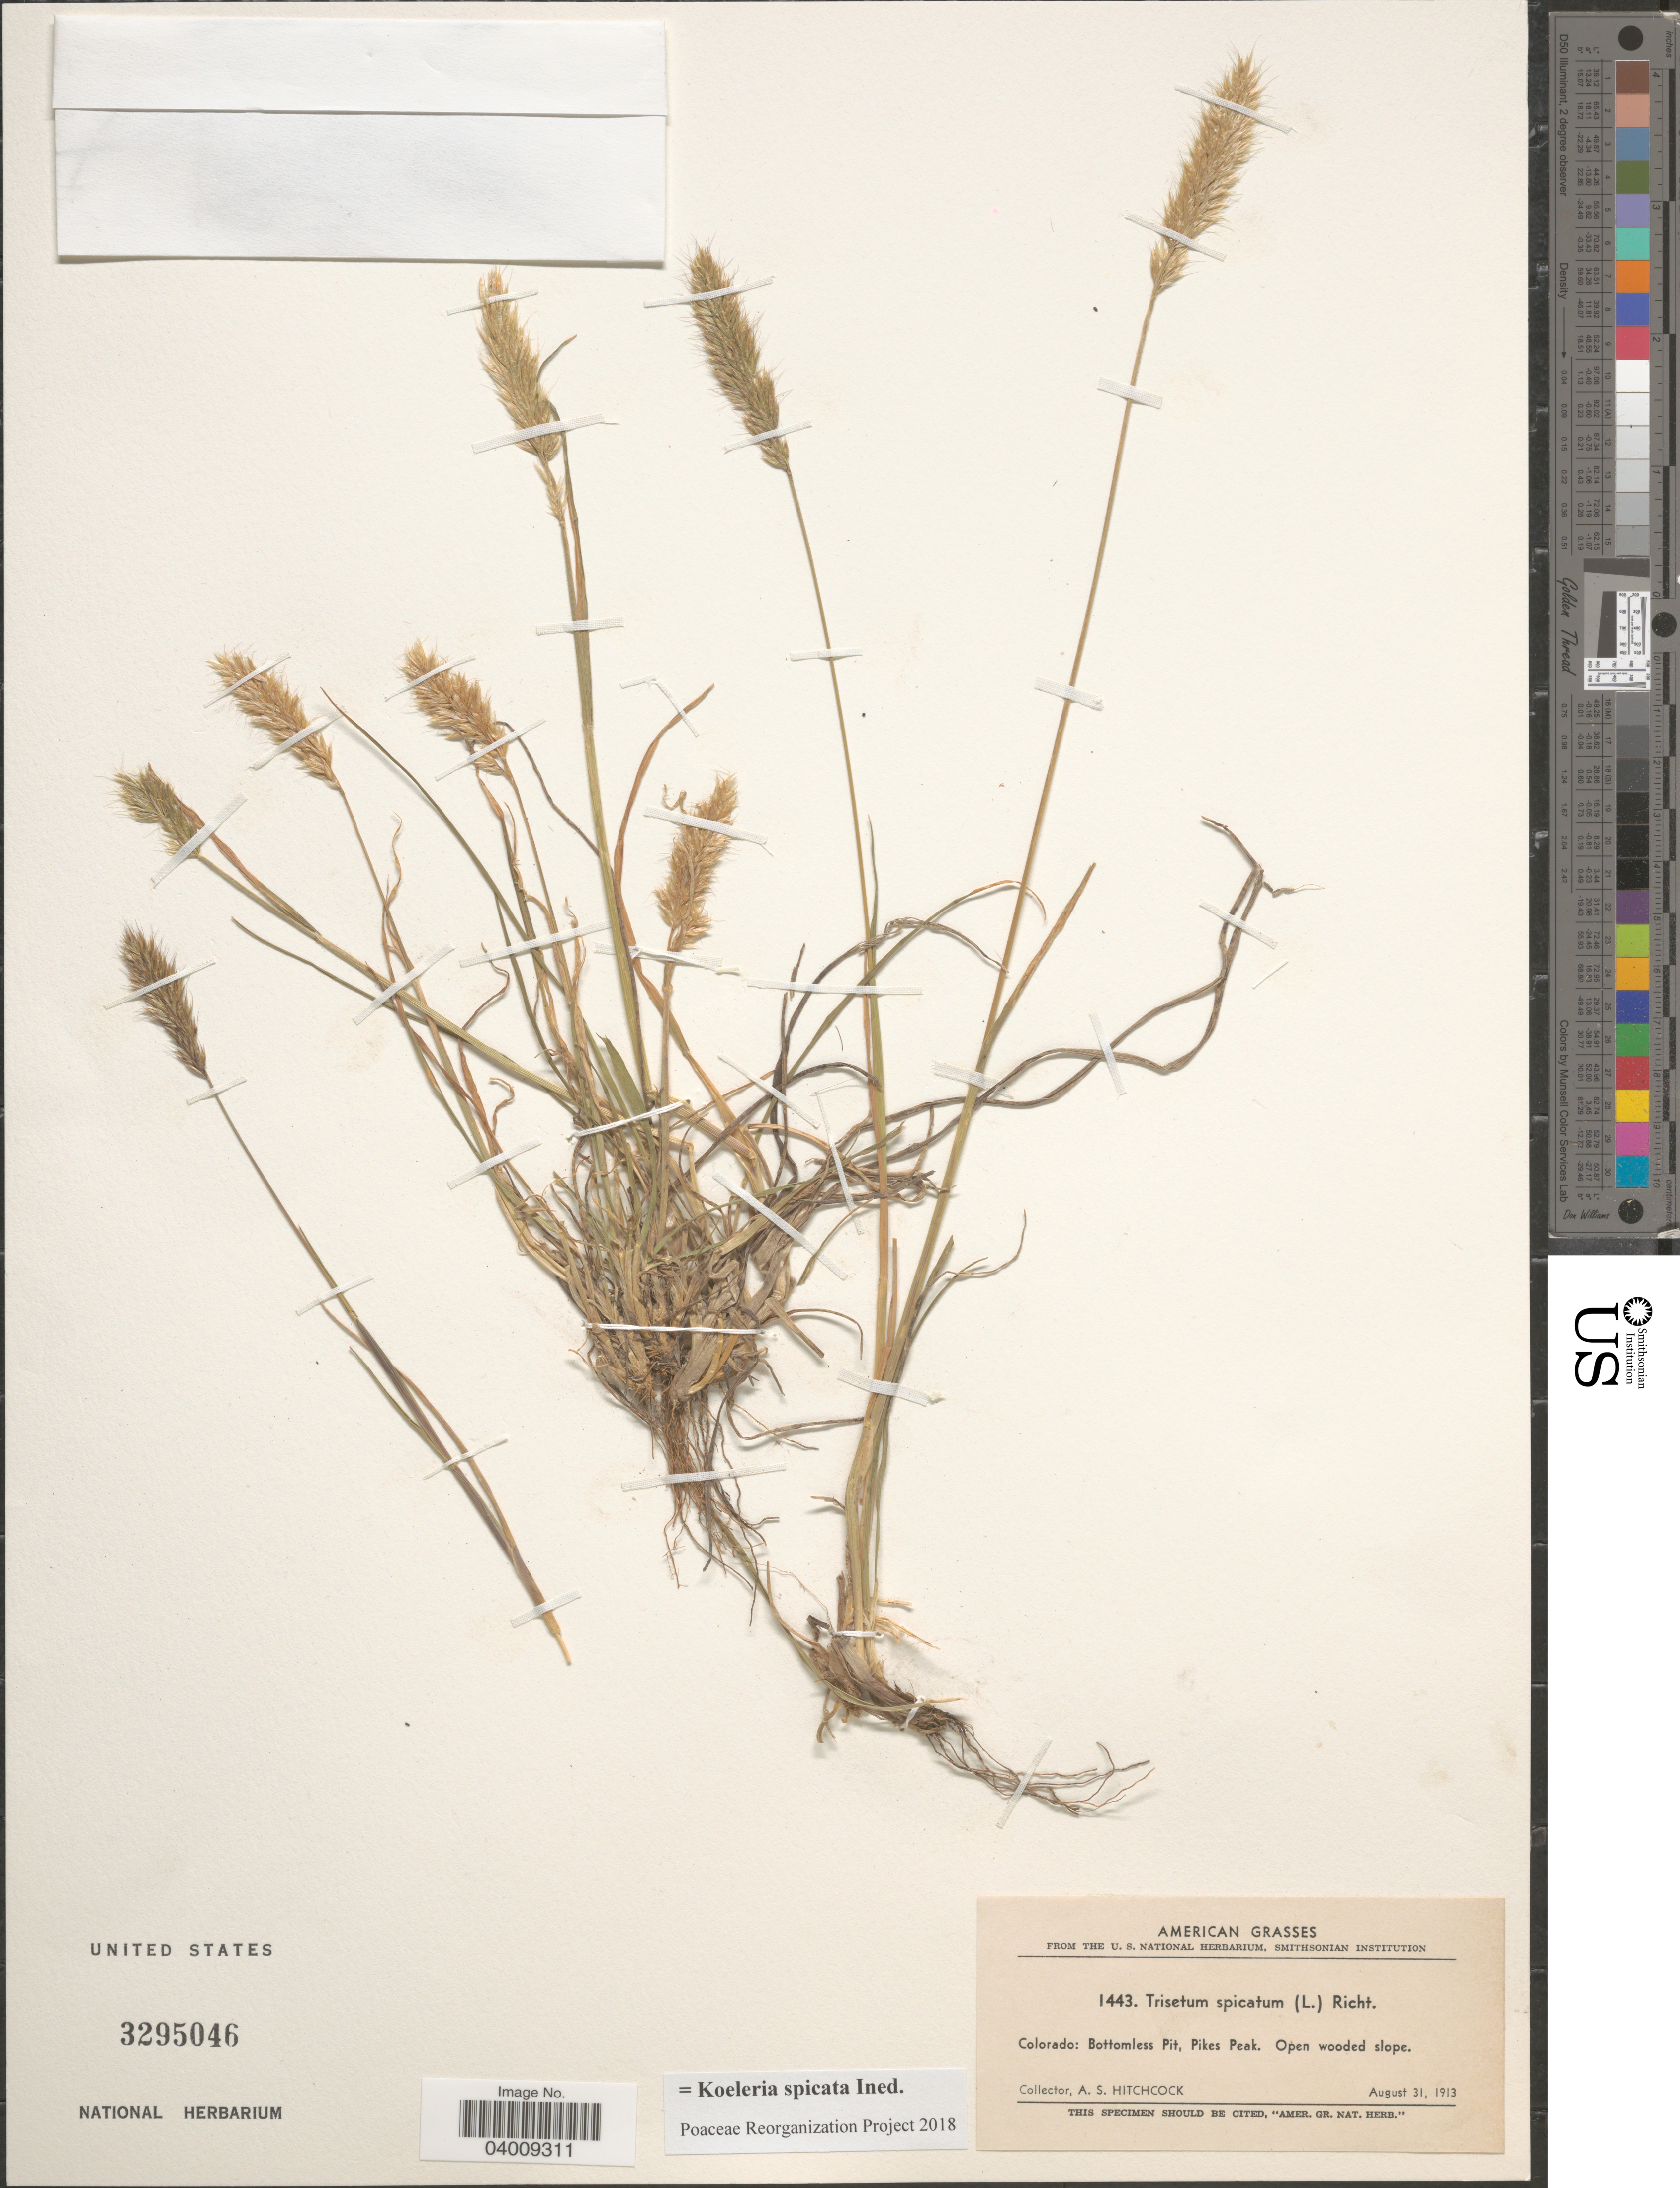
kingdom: Plantae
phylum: Tracheophyta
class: Liliopsida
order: Poales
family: Poaceae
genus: Koeleria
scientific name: Koeleria spicata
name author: (L.) Barberá et al.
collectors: A. S. Hitchcock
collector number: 1443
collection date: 1913-08-31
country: United States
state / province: Colorado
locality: American. Bottomless Pit, Pikes Peak.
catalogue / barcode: US 3295046